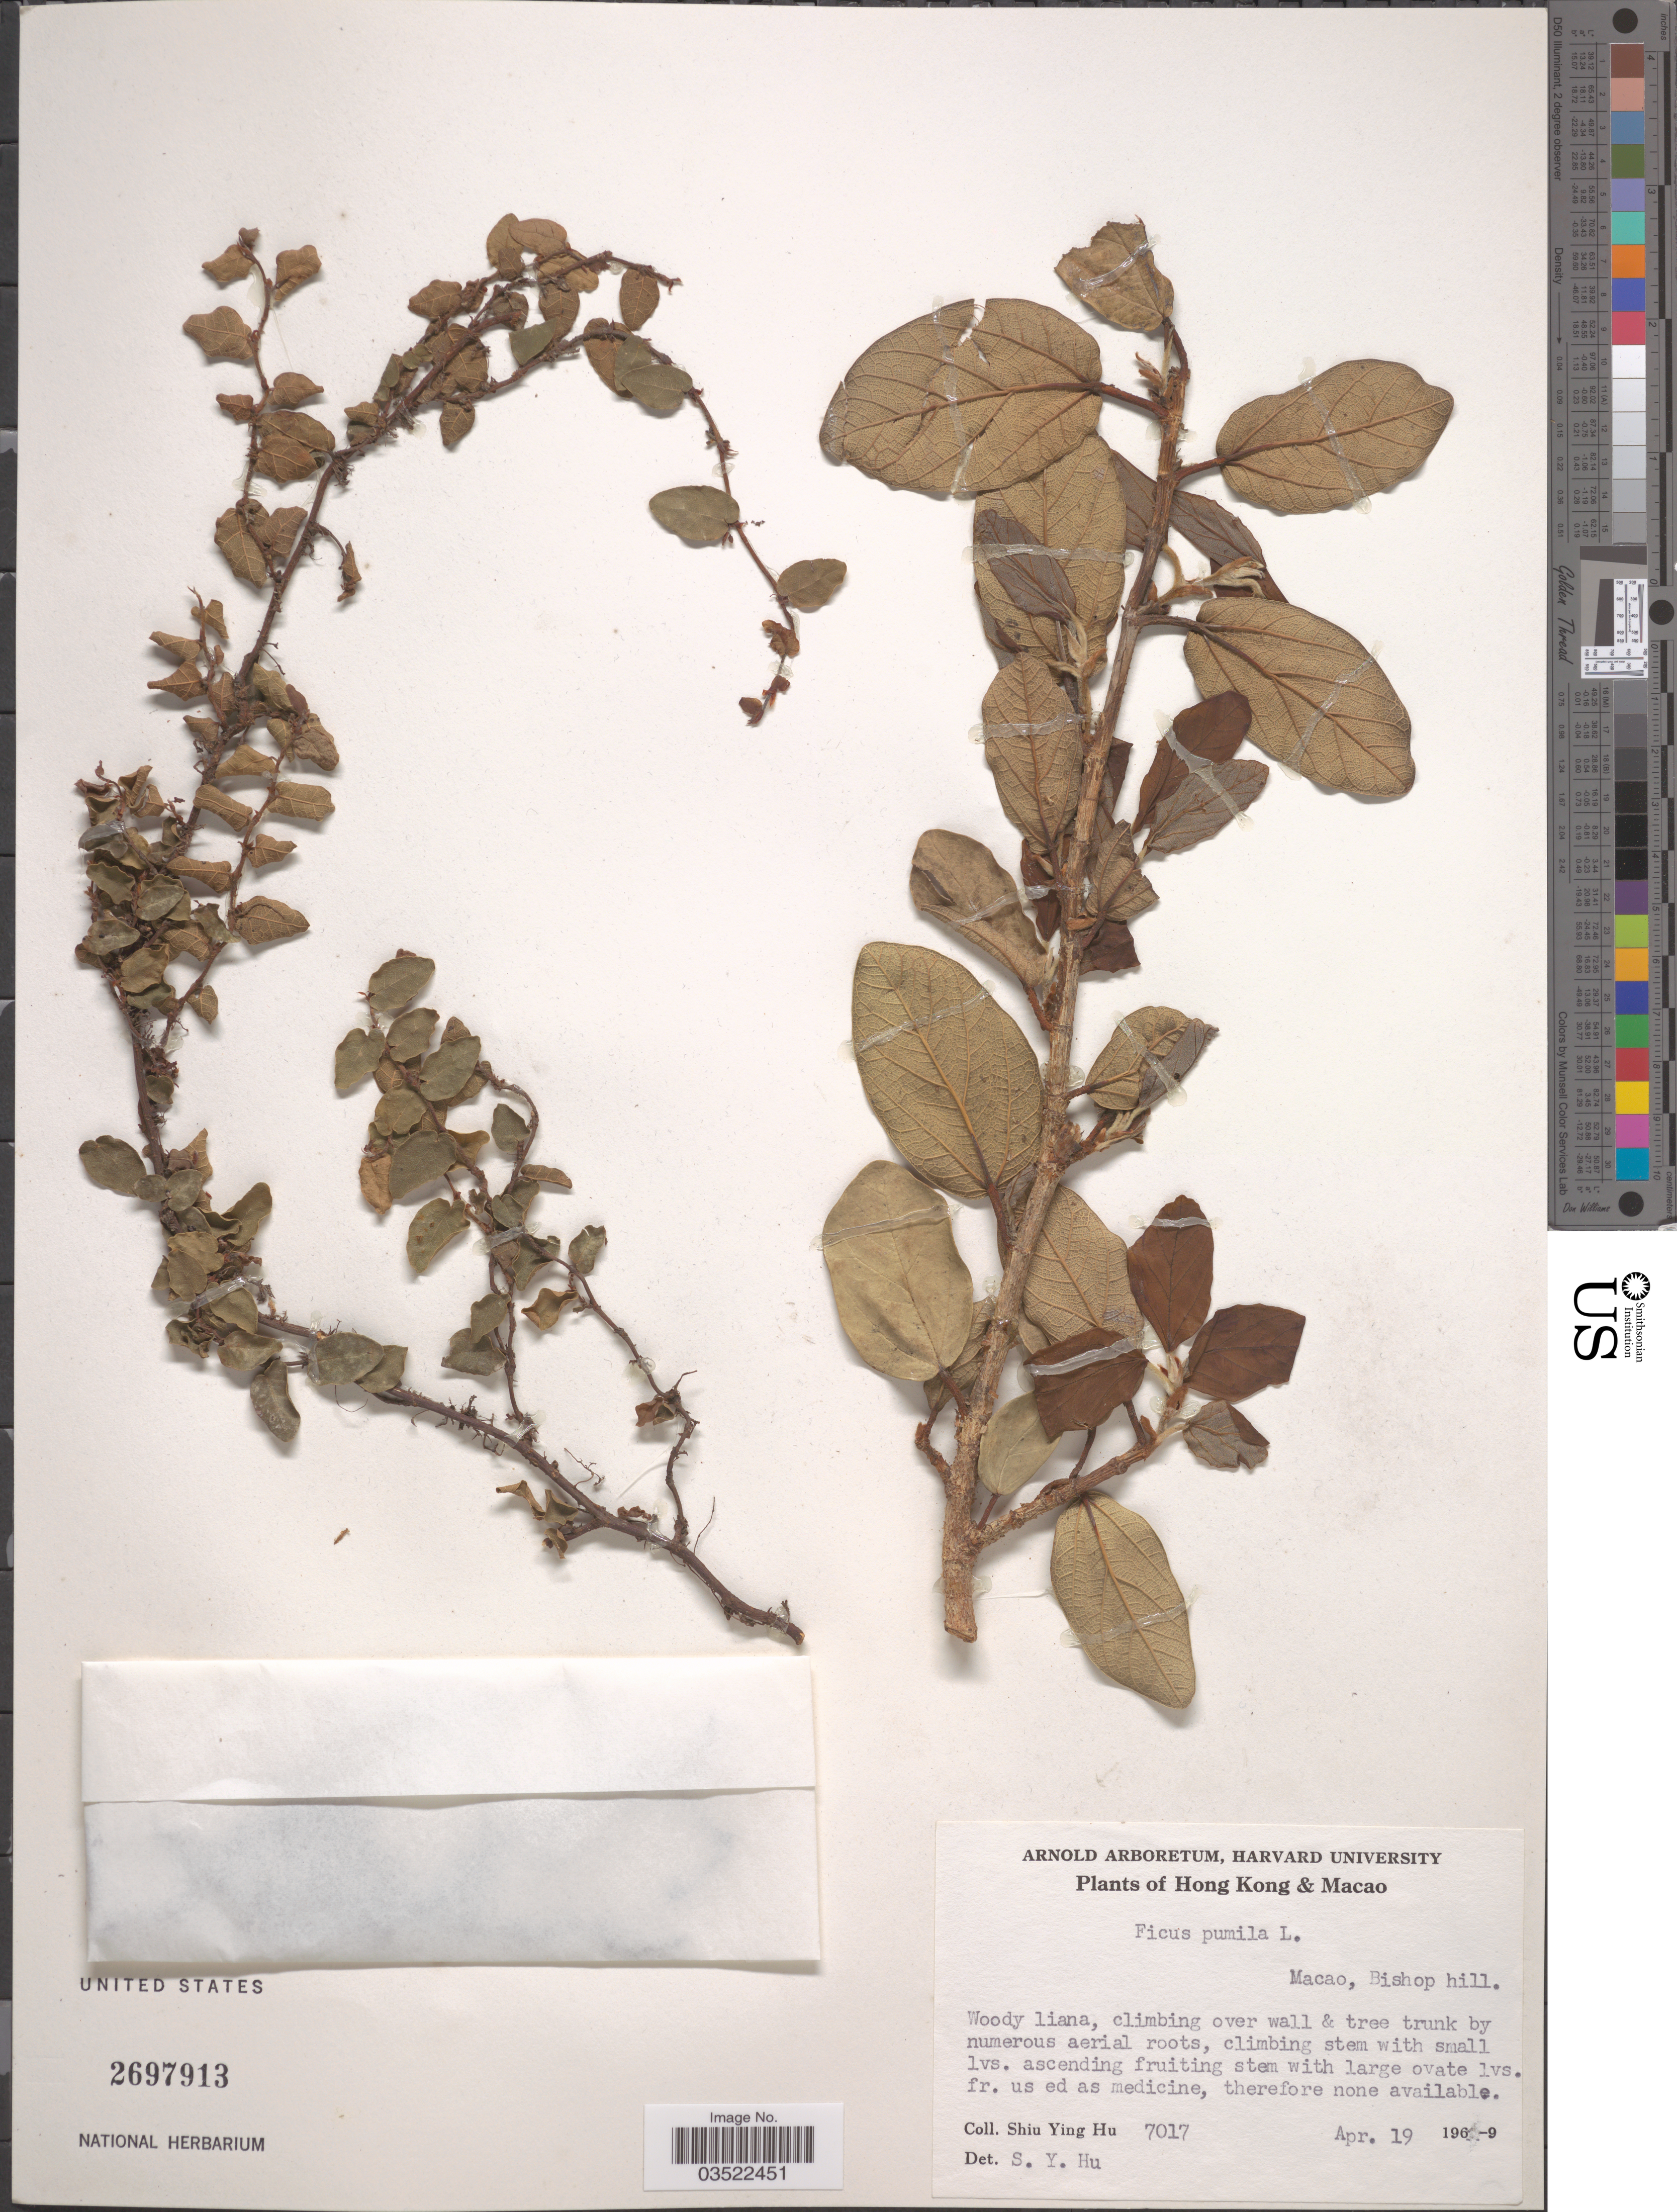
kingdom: Plantae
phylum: Tracheophyta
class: Magnoliopsida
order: Rosales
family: Moraceae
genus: Ficus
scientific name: Ficus pumila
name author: L.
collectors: S. Y. Hu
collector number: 7017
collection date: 1969-04-19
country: China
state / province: Macau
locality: Bishop hill.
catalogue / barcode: US 2697913